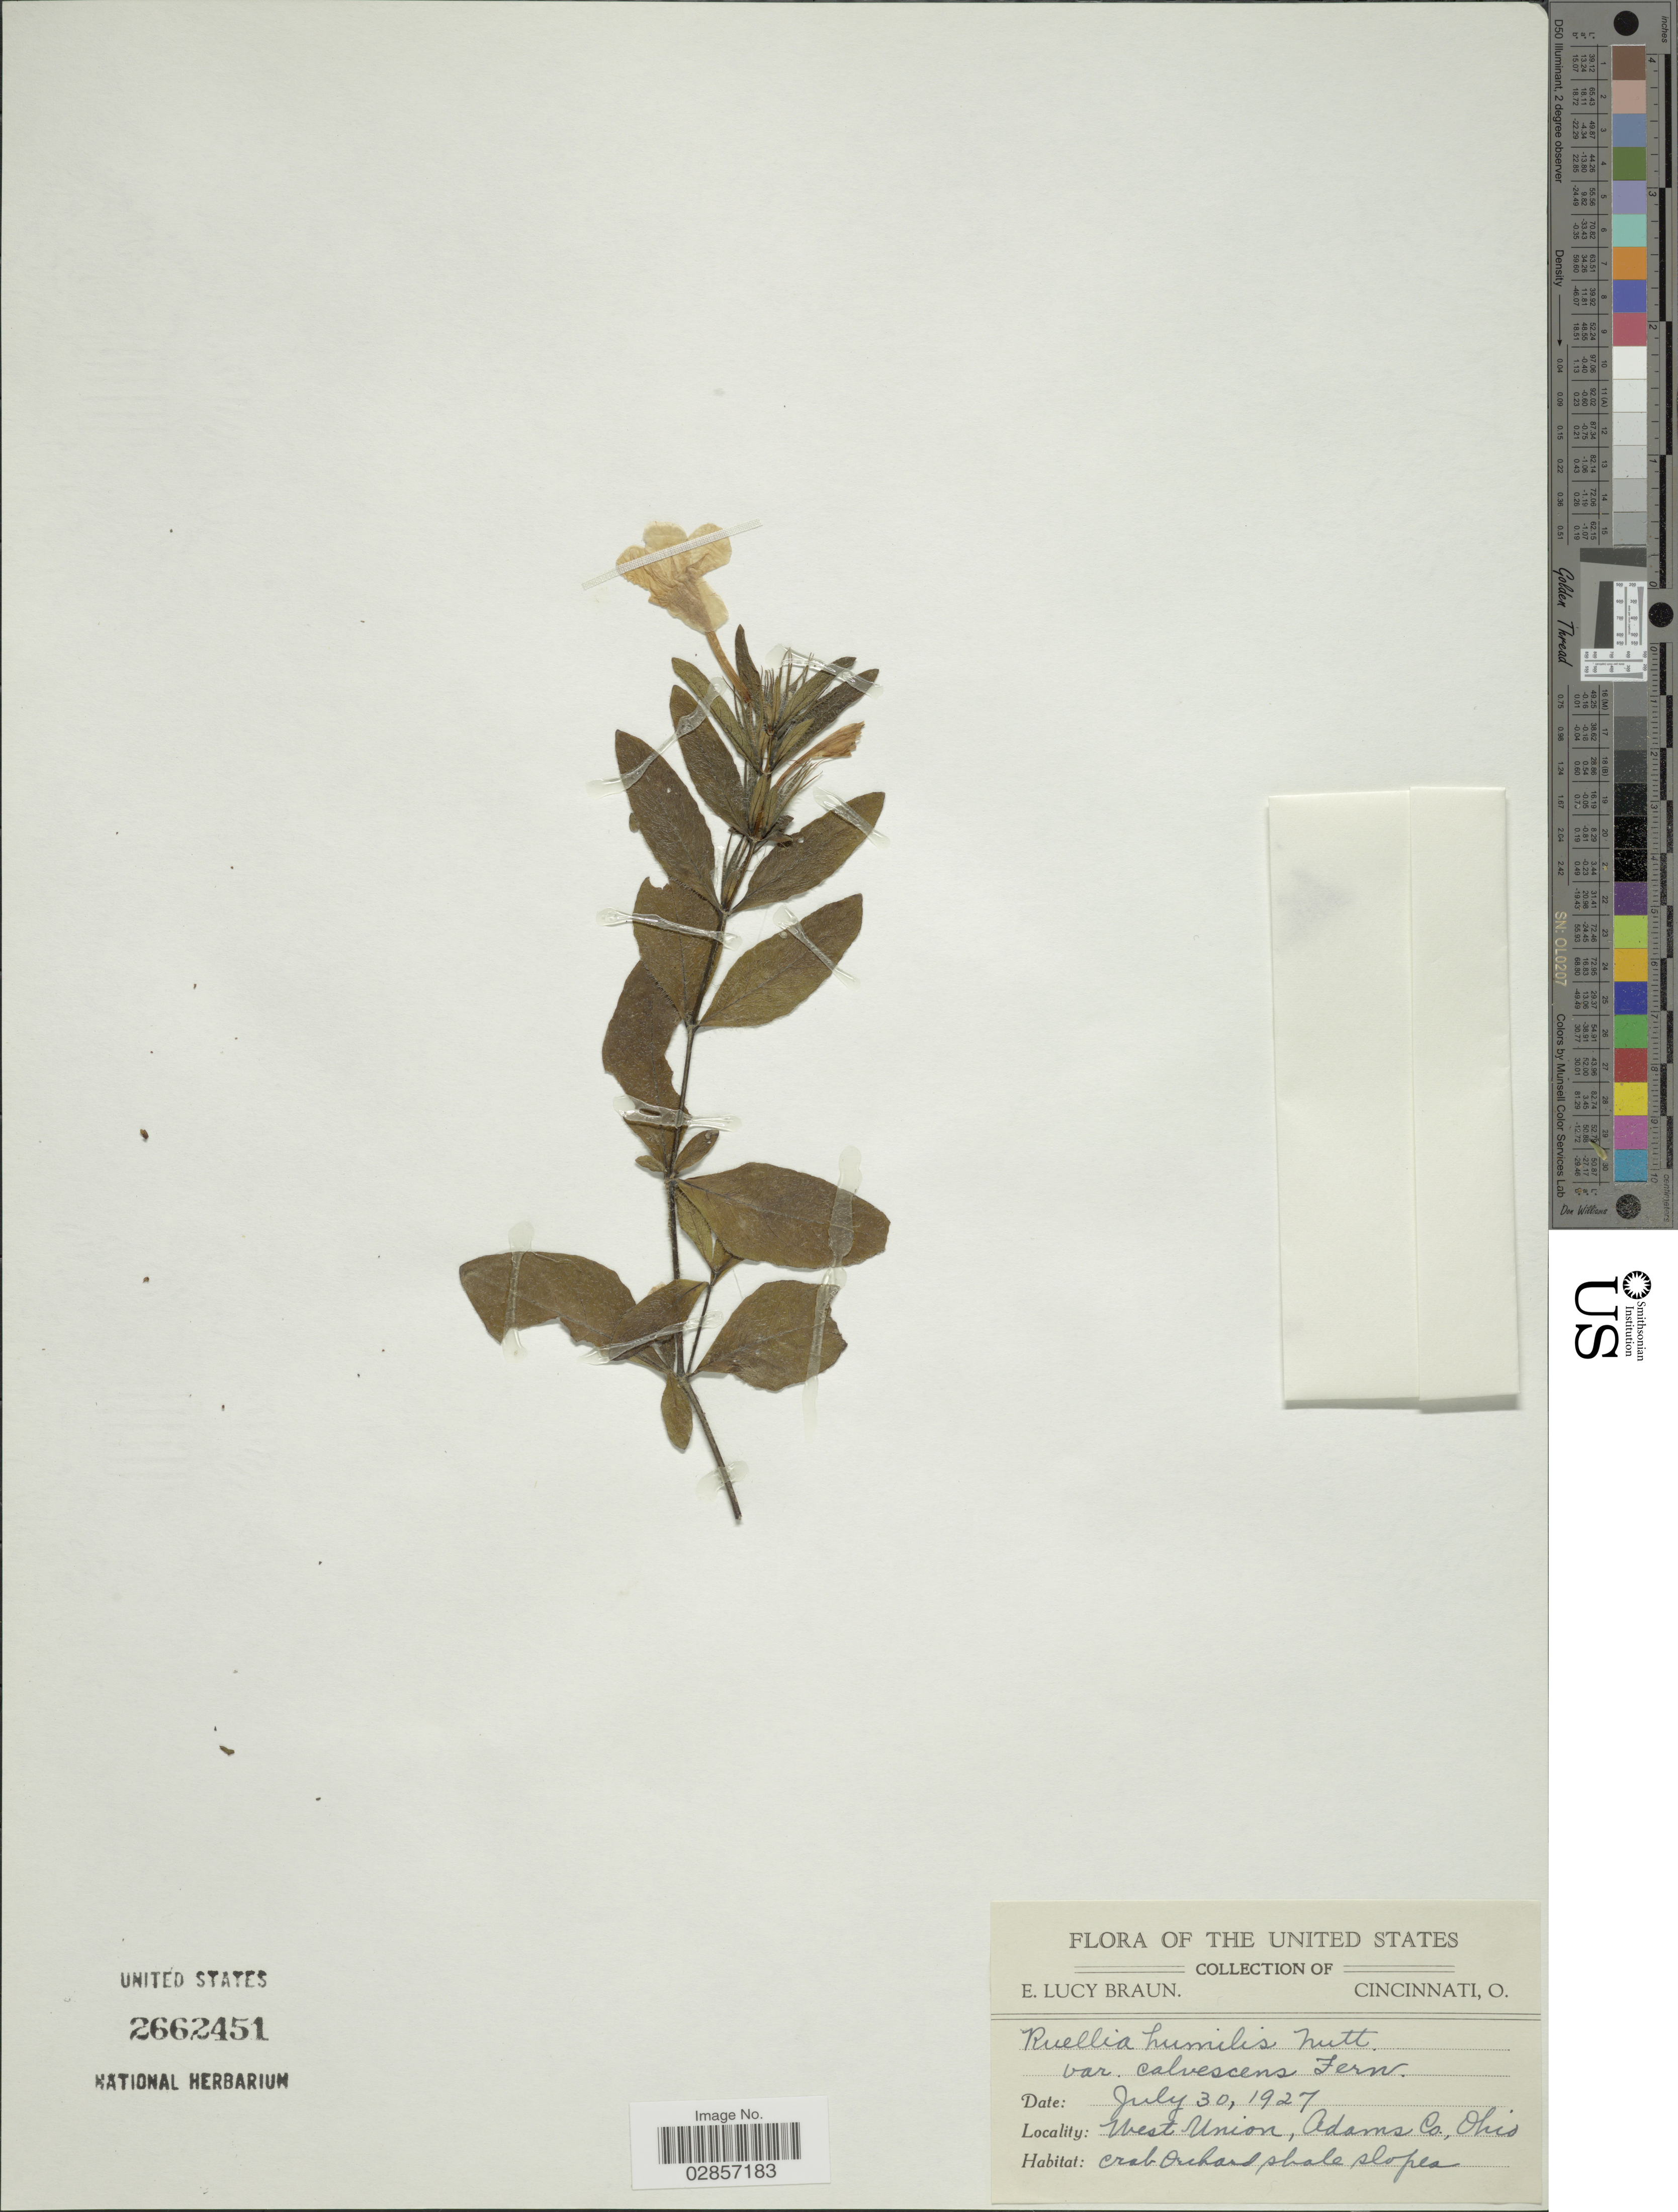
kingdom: Plantae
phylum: Tracheophyta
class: Magnoliopsida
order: Lamiales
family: Acanthaceae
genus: Ruellia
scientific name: Ruellia humilis var. calvescens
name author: Fernald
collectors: E. L. Braun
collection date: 1927-07-30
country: United States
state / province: Ohio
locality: West Union, Adams Co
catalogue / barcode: US 2662451